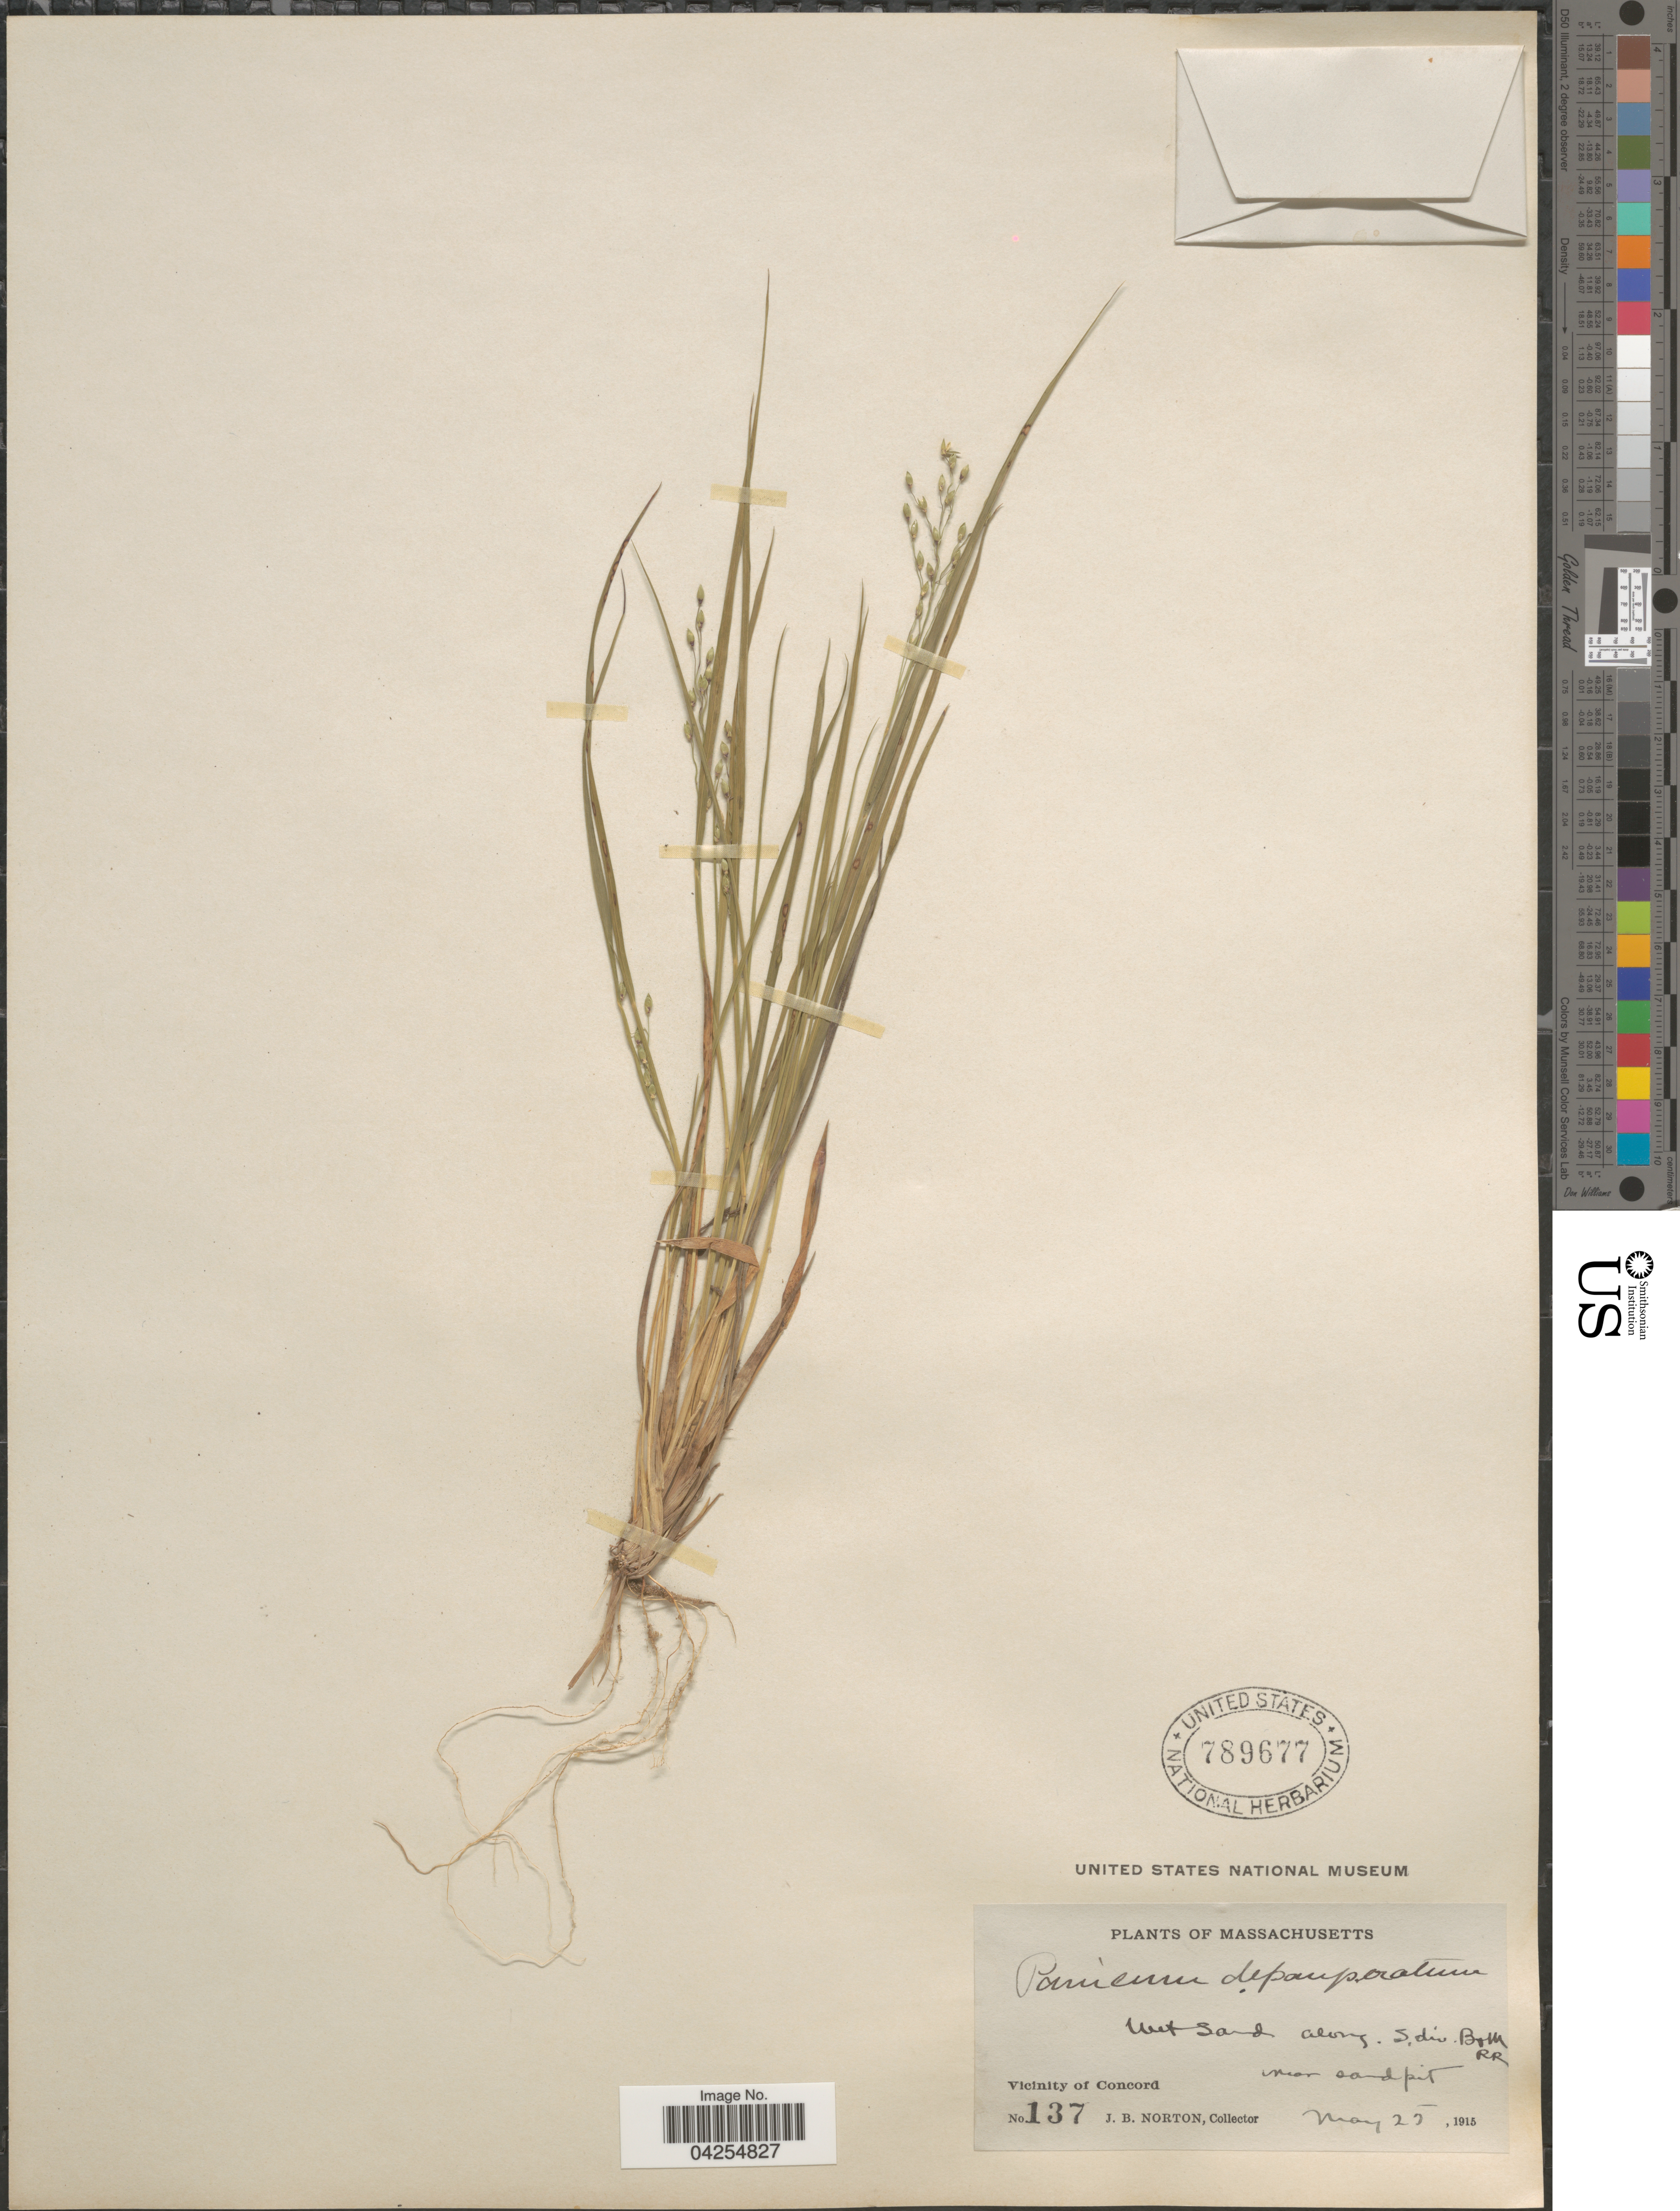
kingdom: Plantae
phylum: Tracheophyta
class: Liliopsida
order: Poales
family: Poaceae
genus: Dichanthelium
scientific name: Dichanthelium depauperatum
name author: (Muhl.) Gould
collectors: J. B. Norton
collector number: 137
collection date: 1915-05-25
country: United States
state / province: Massachusetts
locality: Wet sand along S. div. B+M RR near sandpit. Vicinity of Concord.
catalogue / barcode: US 789677